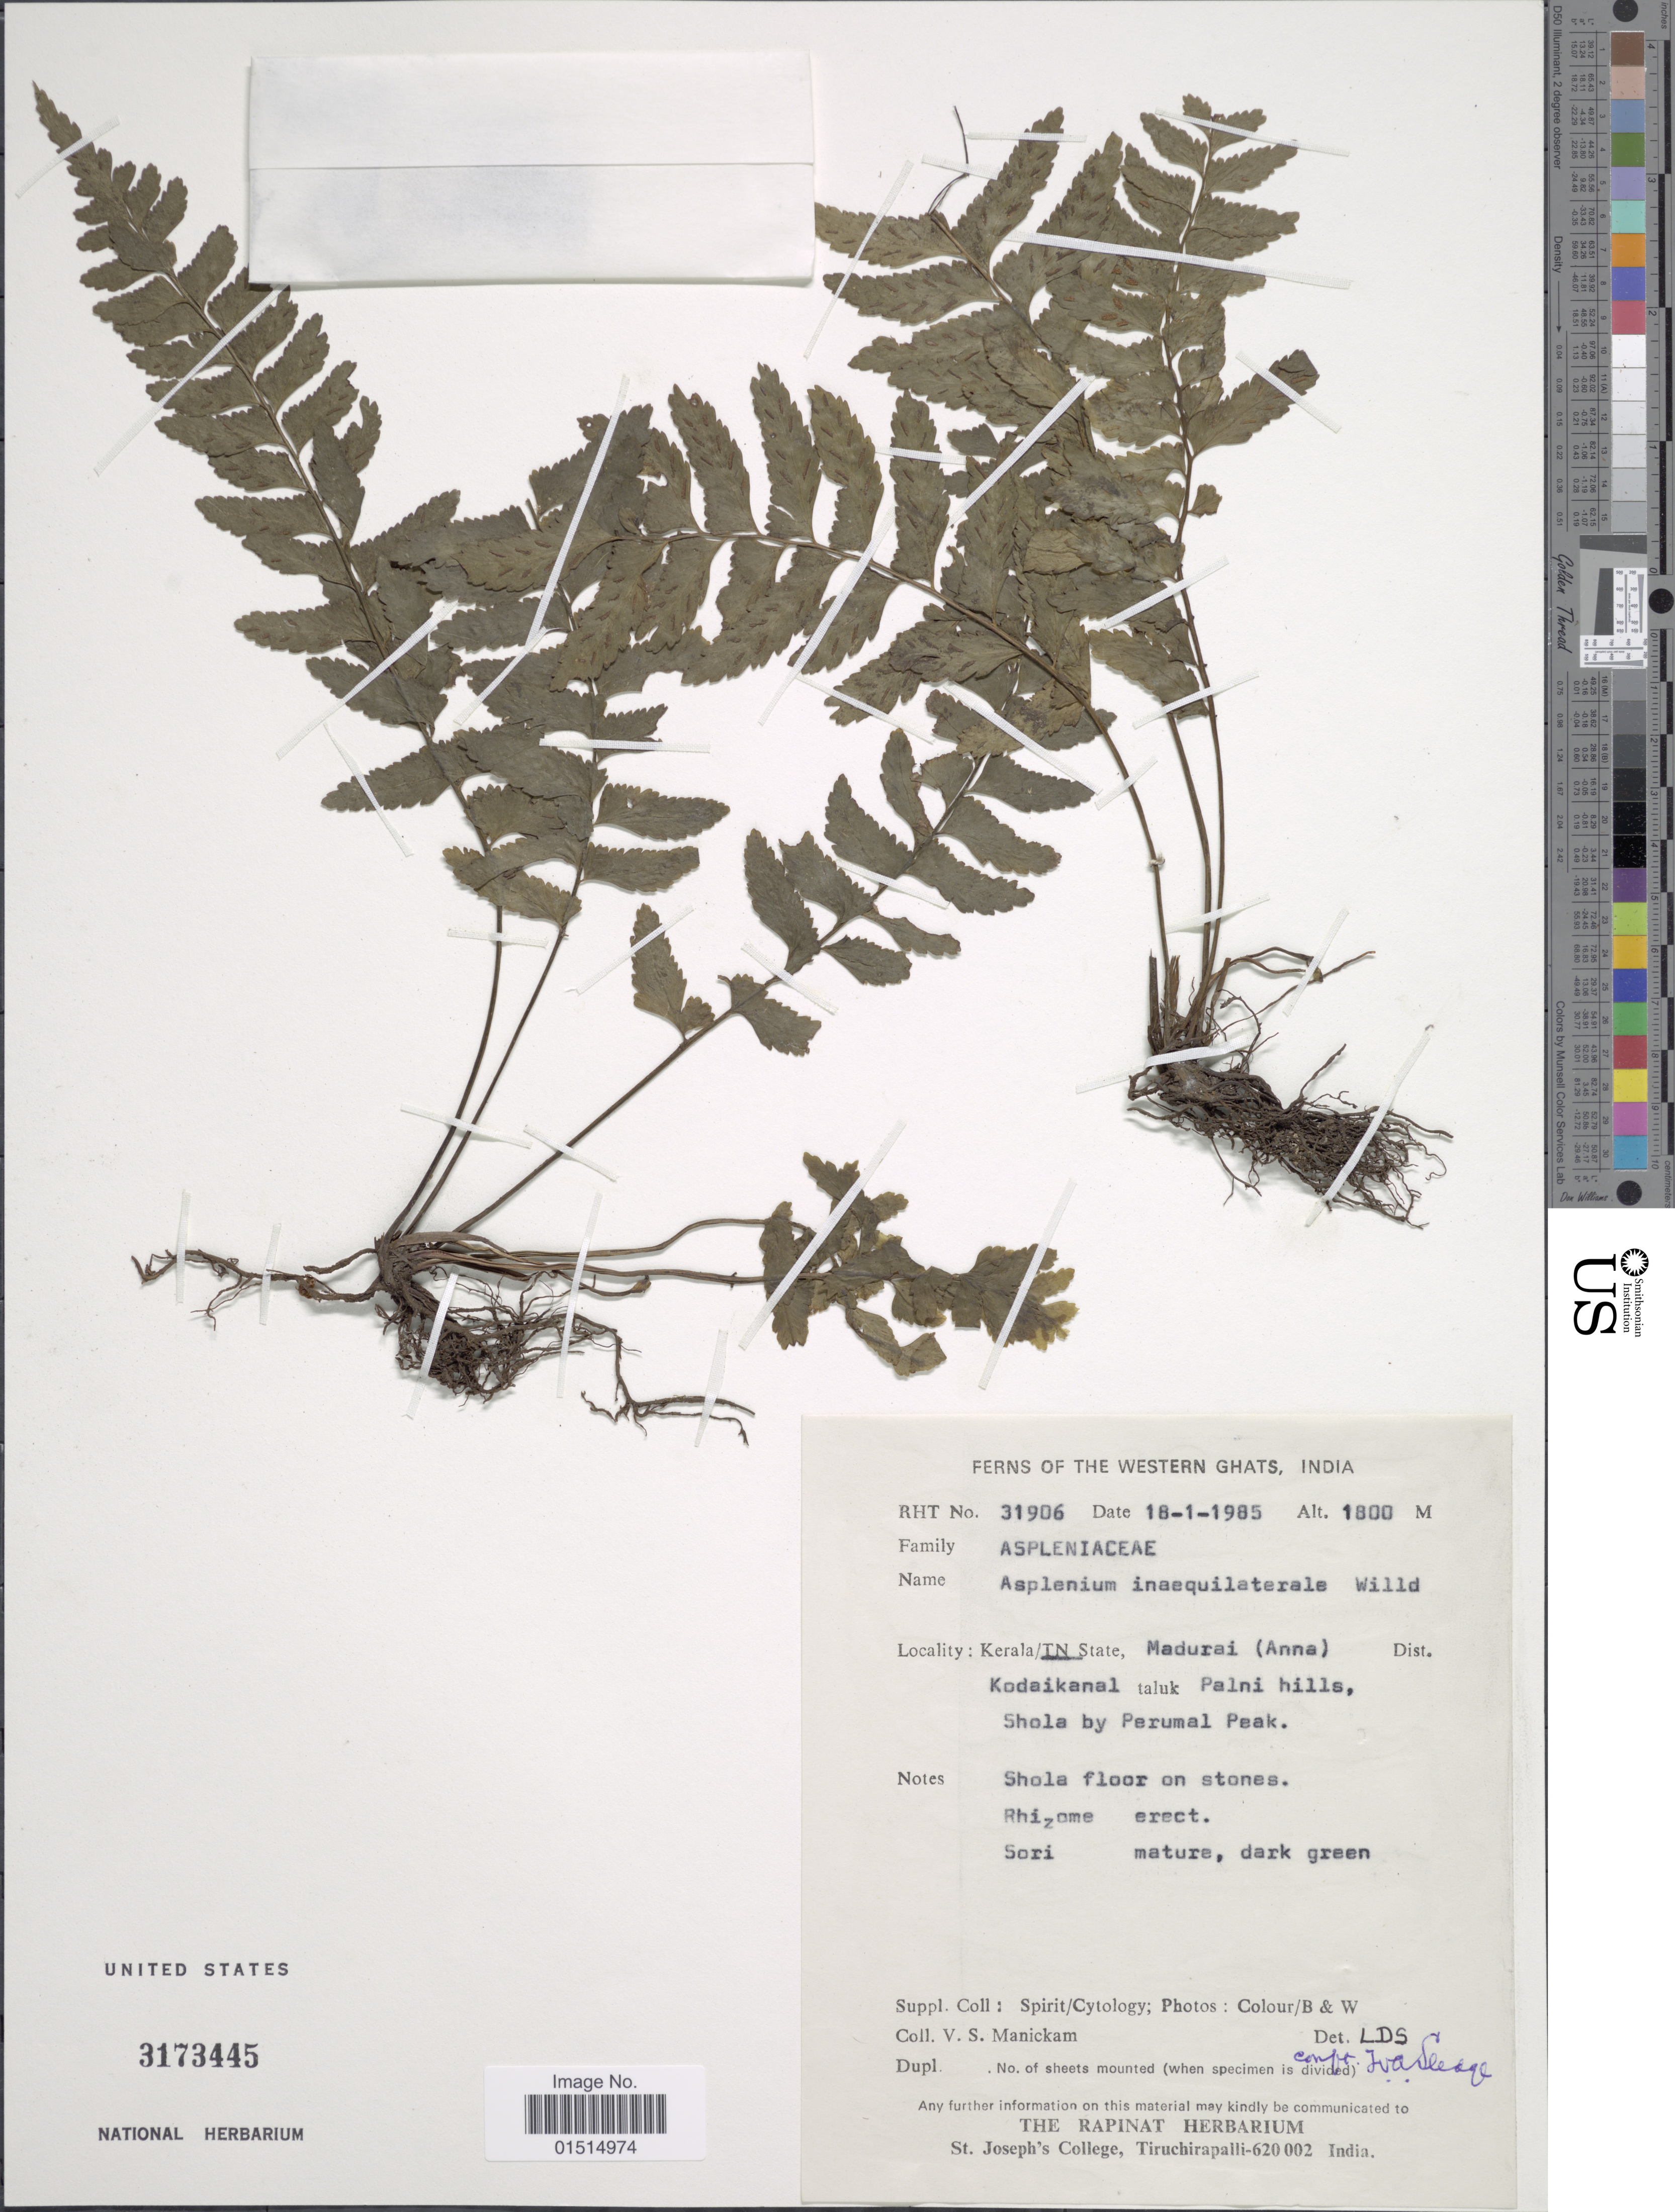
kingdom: Plantae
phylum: Tracheophyta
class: Polypodiopsida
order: Polypodiales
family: Aspleniaceae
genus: Asplenium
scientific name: Asplenium inaequilaterale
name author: Willd.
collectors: V. Manickam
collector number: RHT 31906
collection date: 1985-01-18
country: India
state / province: Kerala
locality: Western Ghats, Kerala/TN State, Madurai (Anna) Kodaikanal taluk Palnu hills, Shola by Perumal Peak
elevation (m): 1800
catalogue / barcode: US 3173445